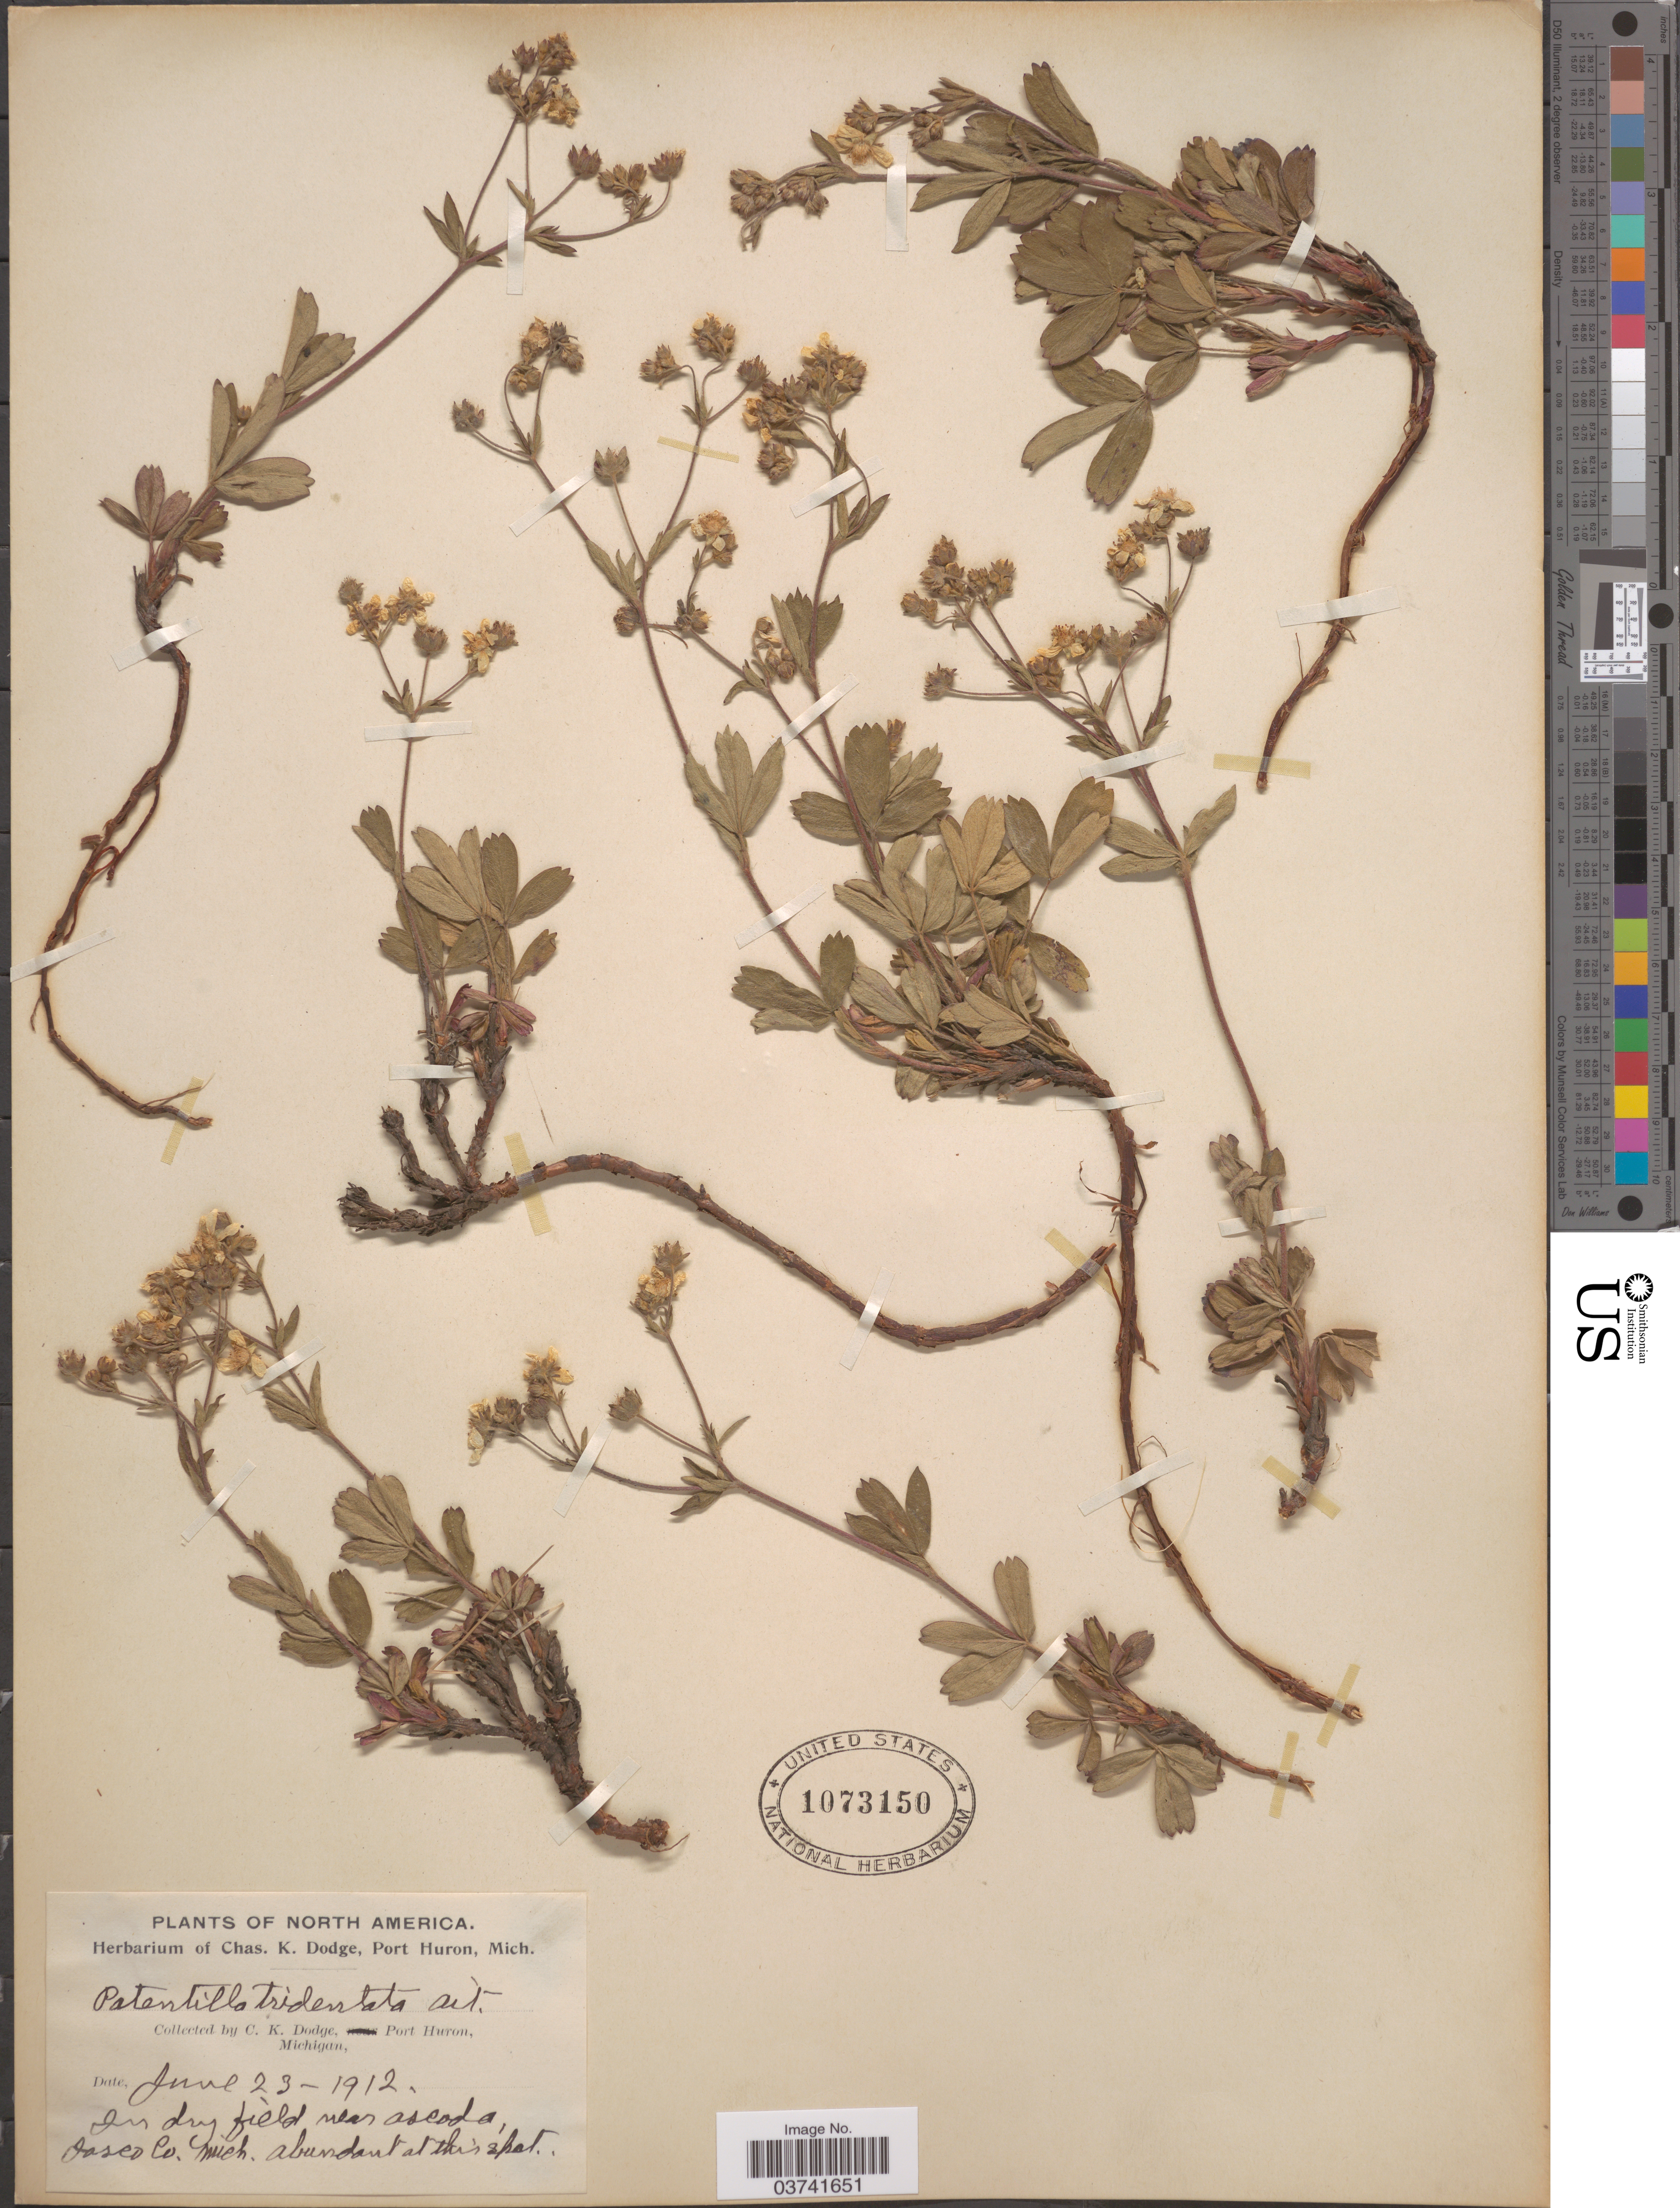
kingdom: Plantae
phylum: Tracheophyta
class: Magnoliopsida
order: Rosales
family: Rosaceae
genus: Potentilla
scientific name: Potentilla tridentata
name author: Aiton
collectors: C. Dodge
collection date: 1912-06-23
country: United States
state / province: Michigan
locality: In dry field near Ascoda, Iosco Co.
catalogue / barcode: US 1073150